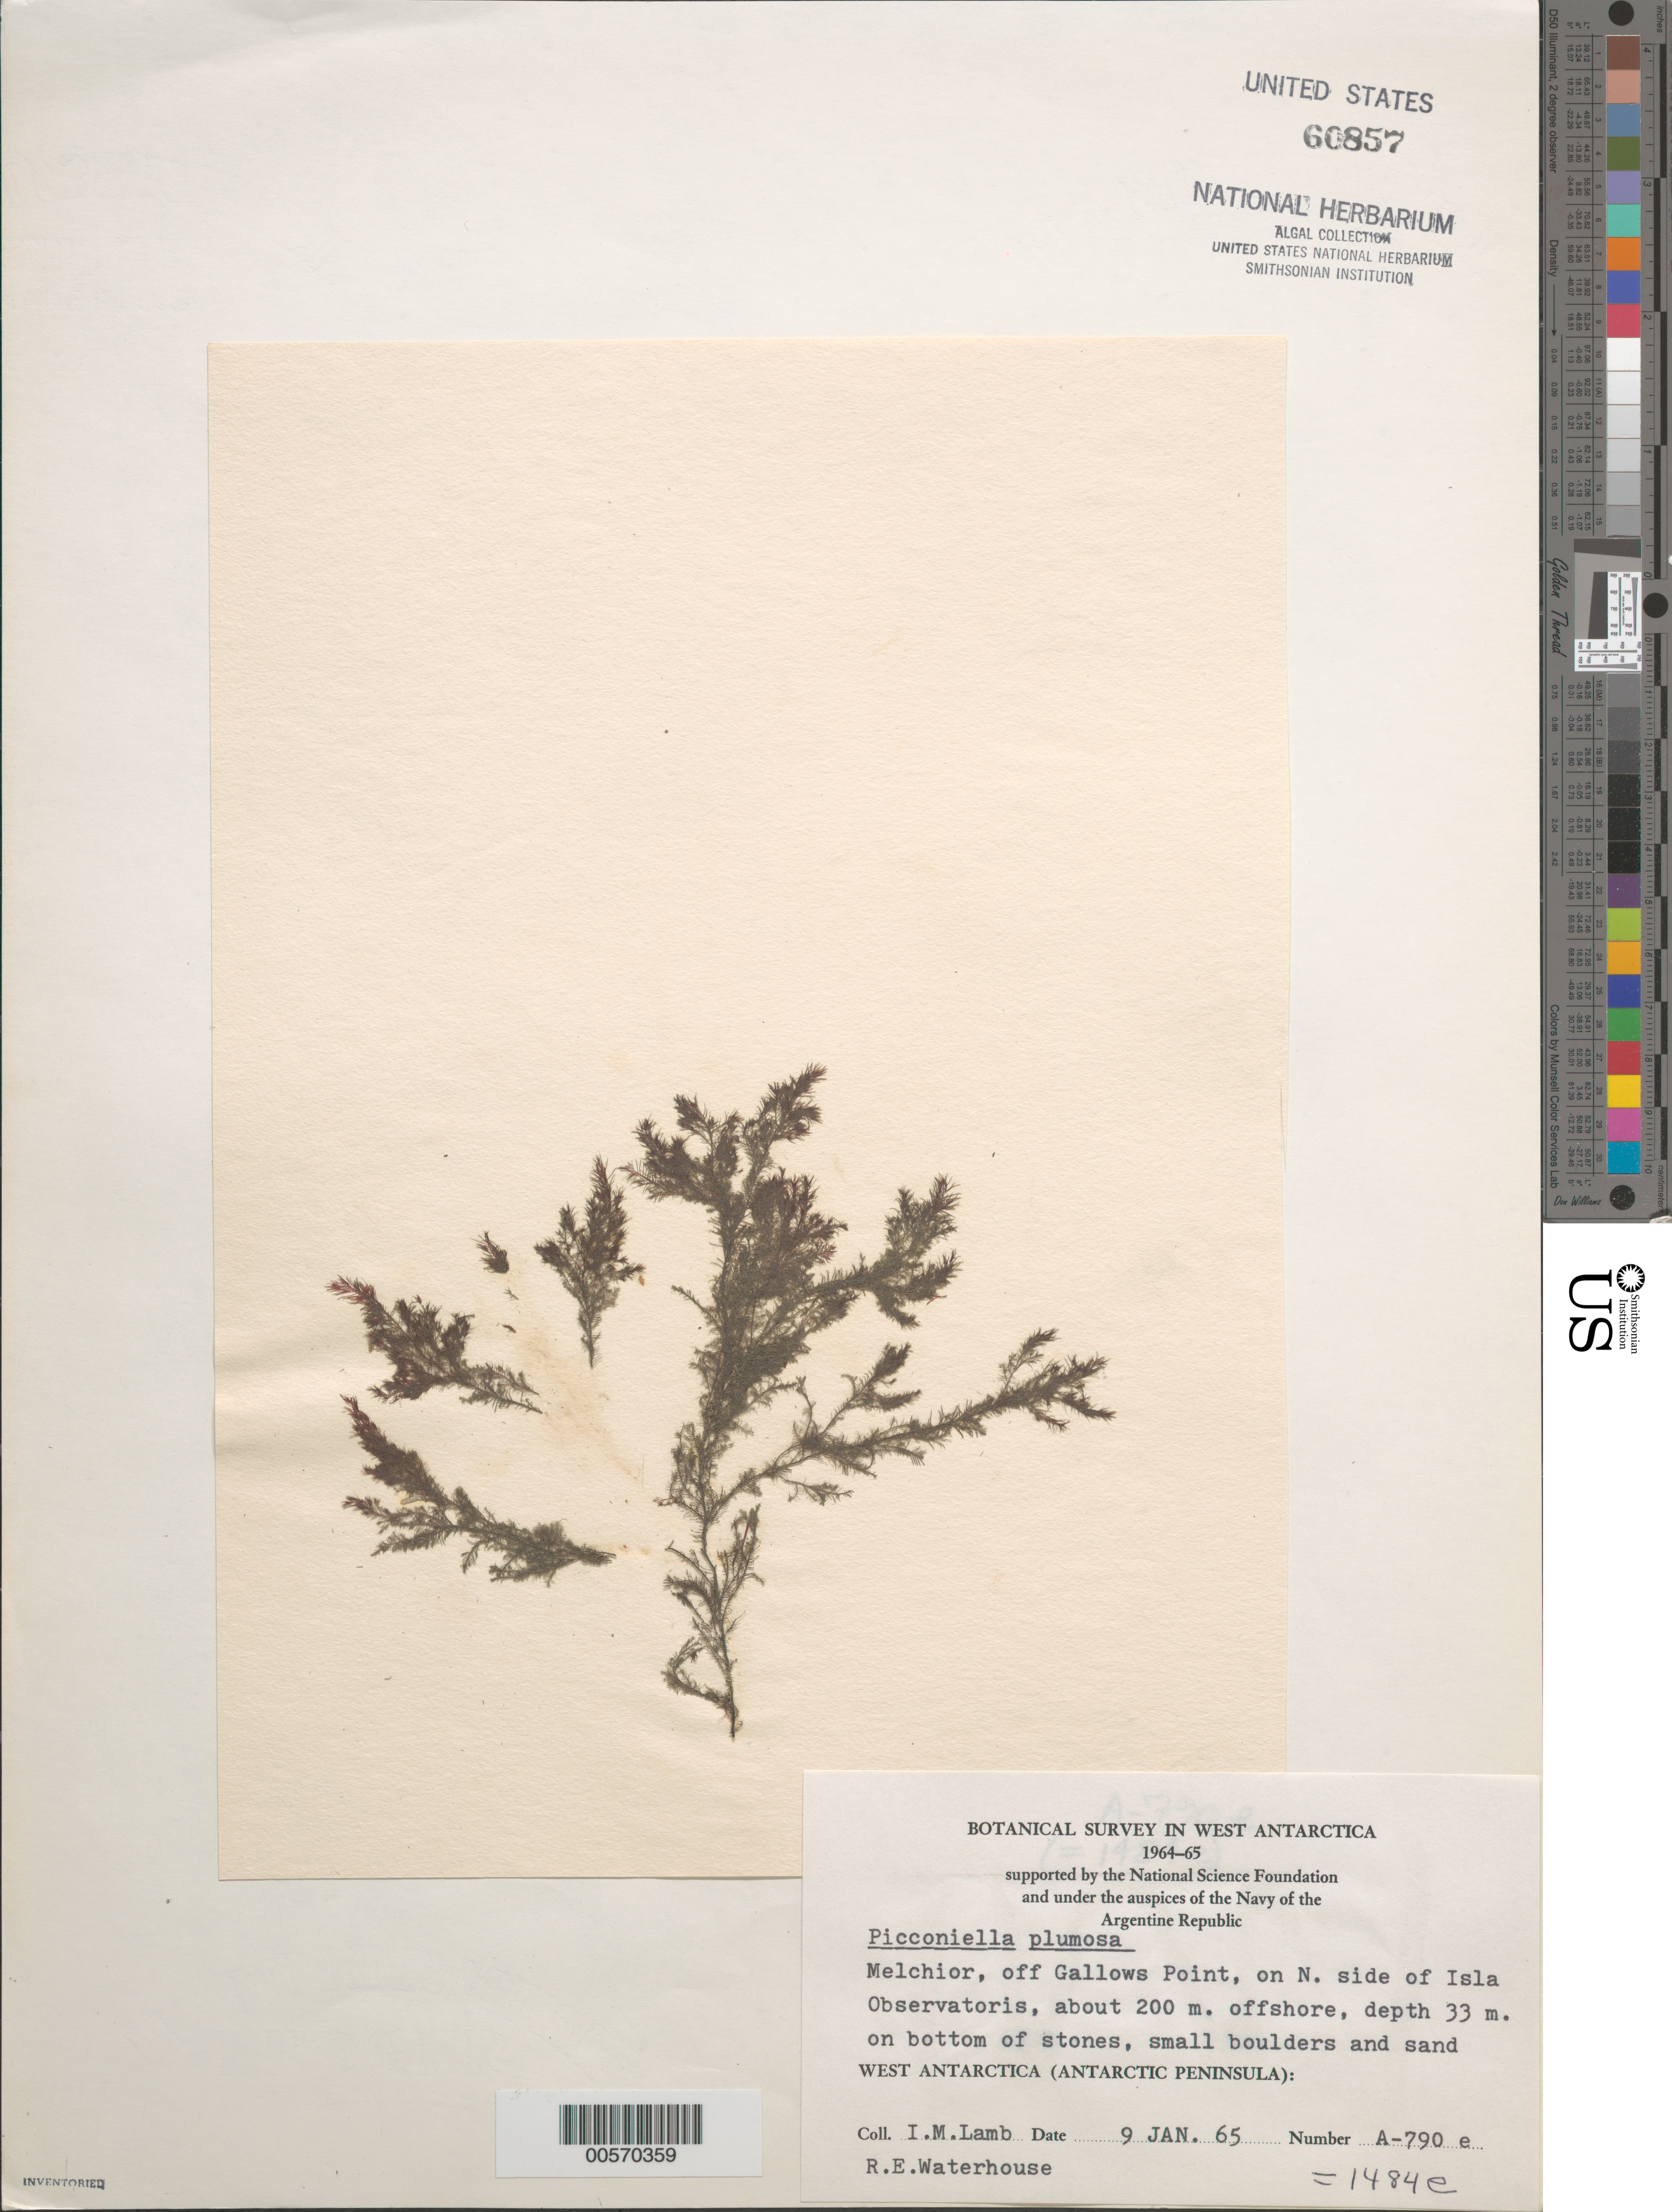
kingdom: Plantae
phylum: Rhodophyta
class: Florideophyceae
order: Ceramiales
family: Rhodomelaceae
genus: Picconiella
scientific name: Picconiella plumosa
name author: (Kylin) De Toni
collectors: I. M. Lamb & R. Waterhouse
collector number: A-790e & 1484e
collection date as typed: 09 Jan 1965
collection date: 1965-01-09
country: Antarctica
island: Gamma Island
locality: Off Gallows Point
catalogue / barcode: US 60857